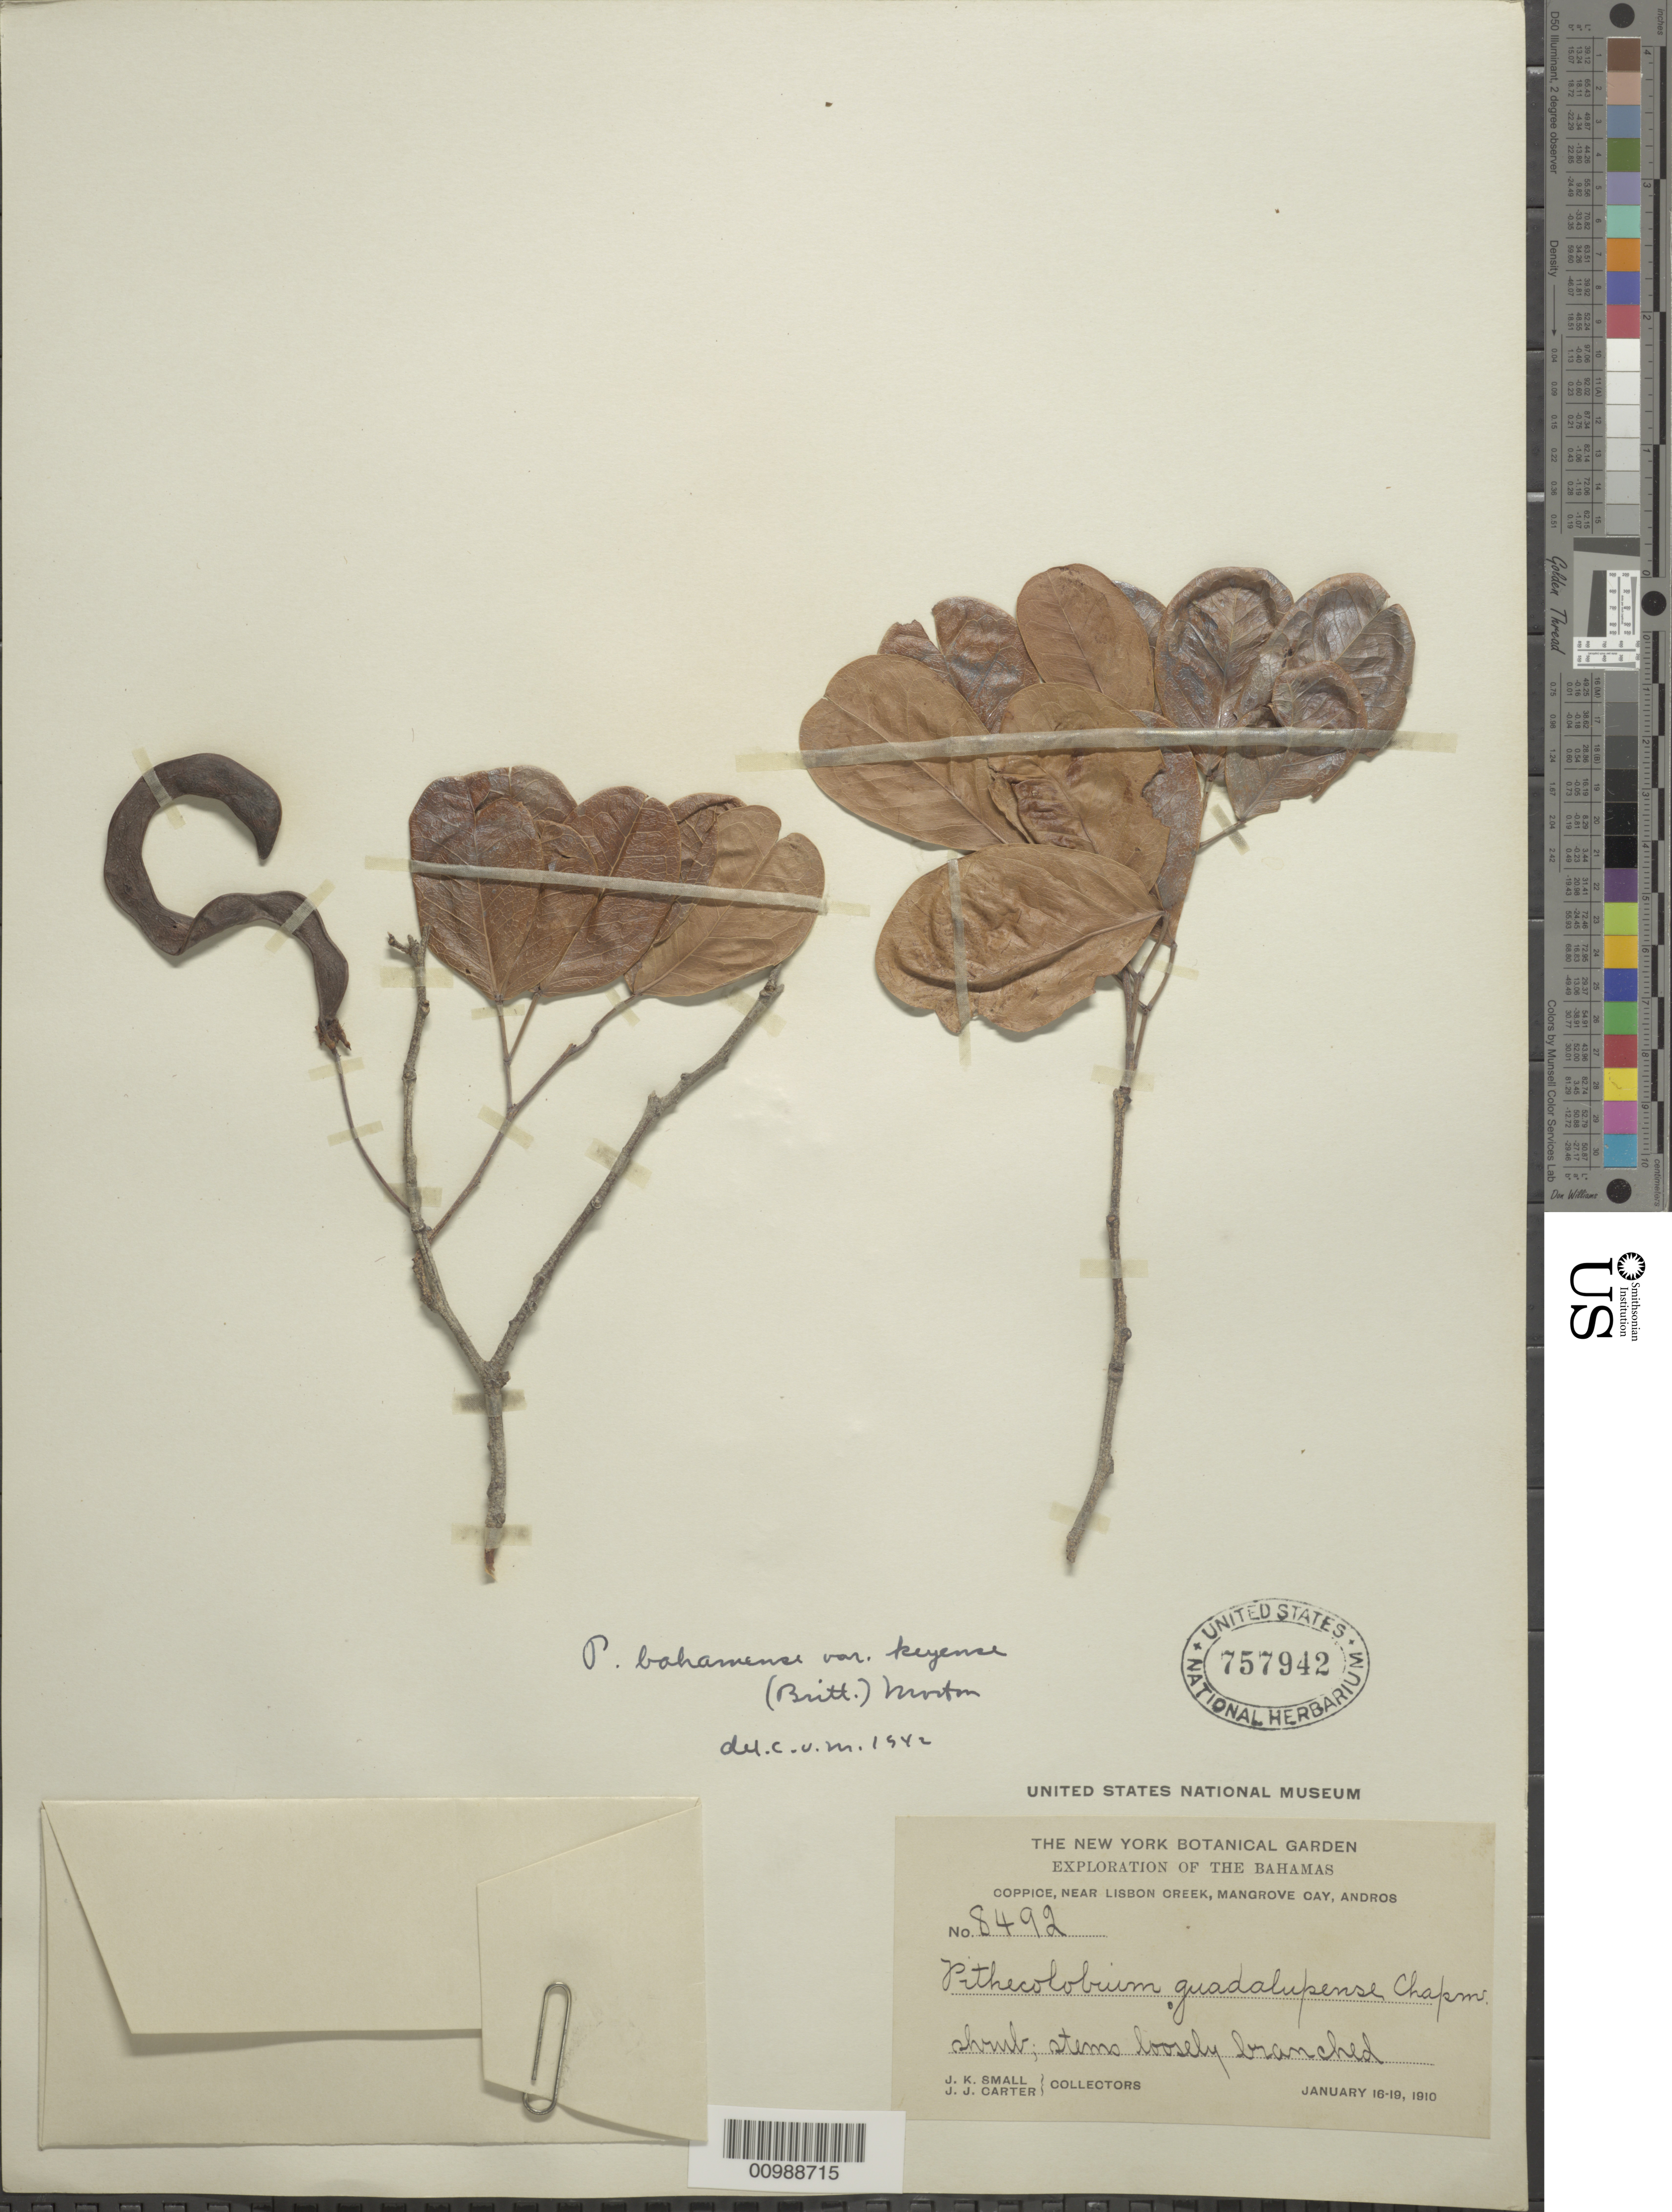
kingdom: Plantae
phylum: Tracheophyta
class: Magnoliopsida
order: Fabales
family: Fabaceae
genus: Pithecellobium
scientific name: Pithecellobium keyense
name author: Britton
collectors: J. K. Small & J. J. Carter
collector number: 8492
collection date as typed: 16 Jan 1910 to19 Jan 1910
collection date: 1910-01-16/1910-01-19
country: Bahamas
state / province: South Andros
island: Andros I.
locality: Mangrove Cay; near Lisbon Creek, Coppice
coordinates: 0 N, 0 E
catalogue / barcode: US 757942